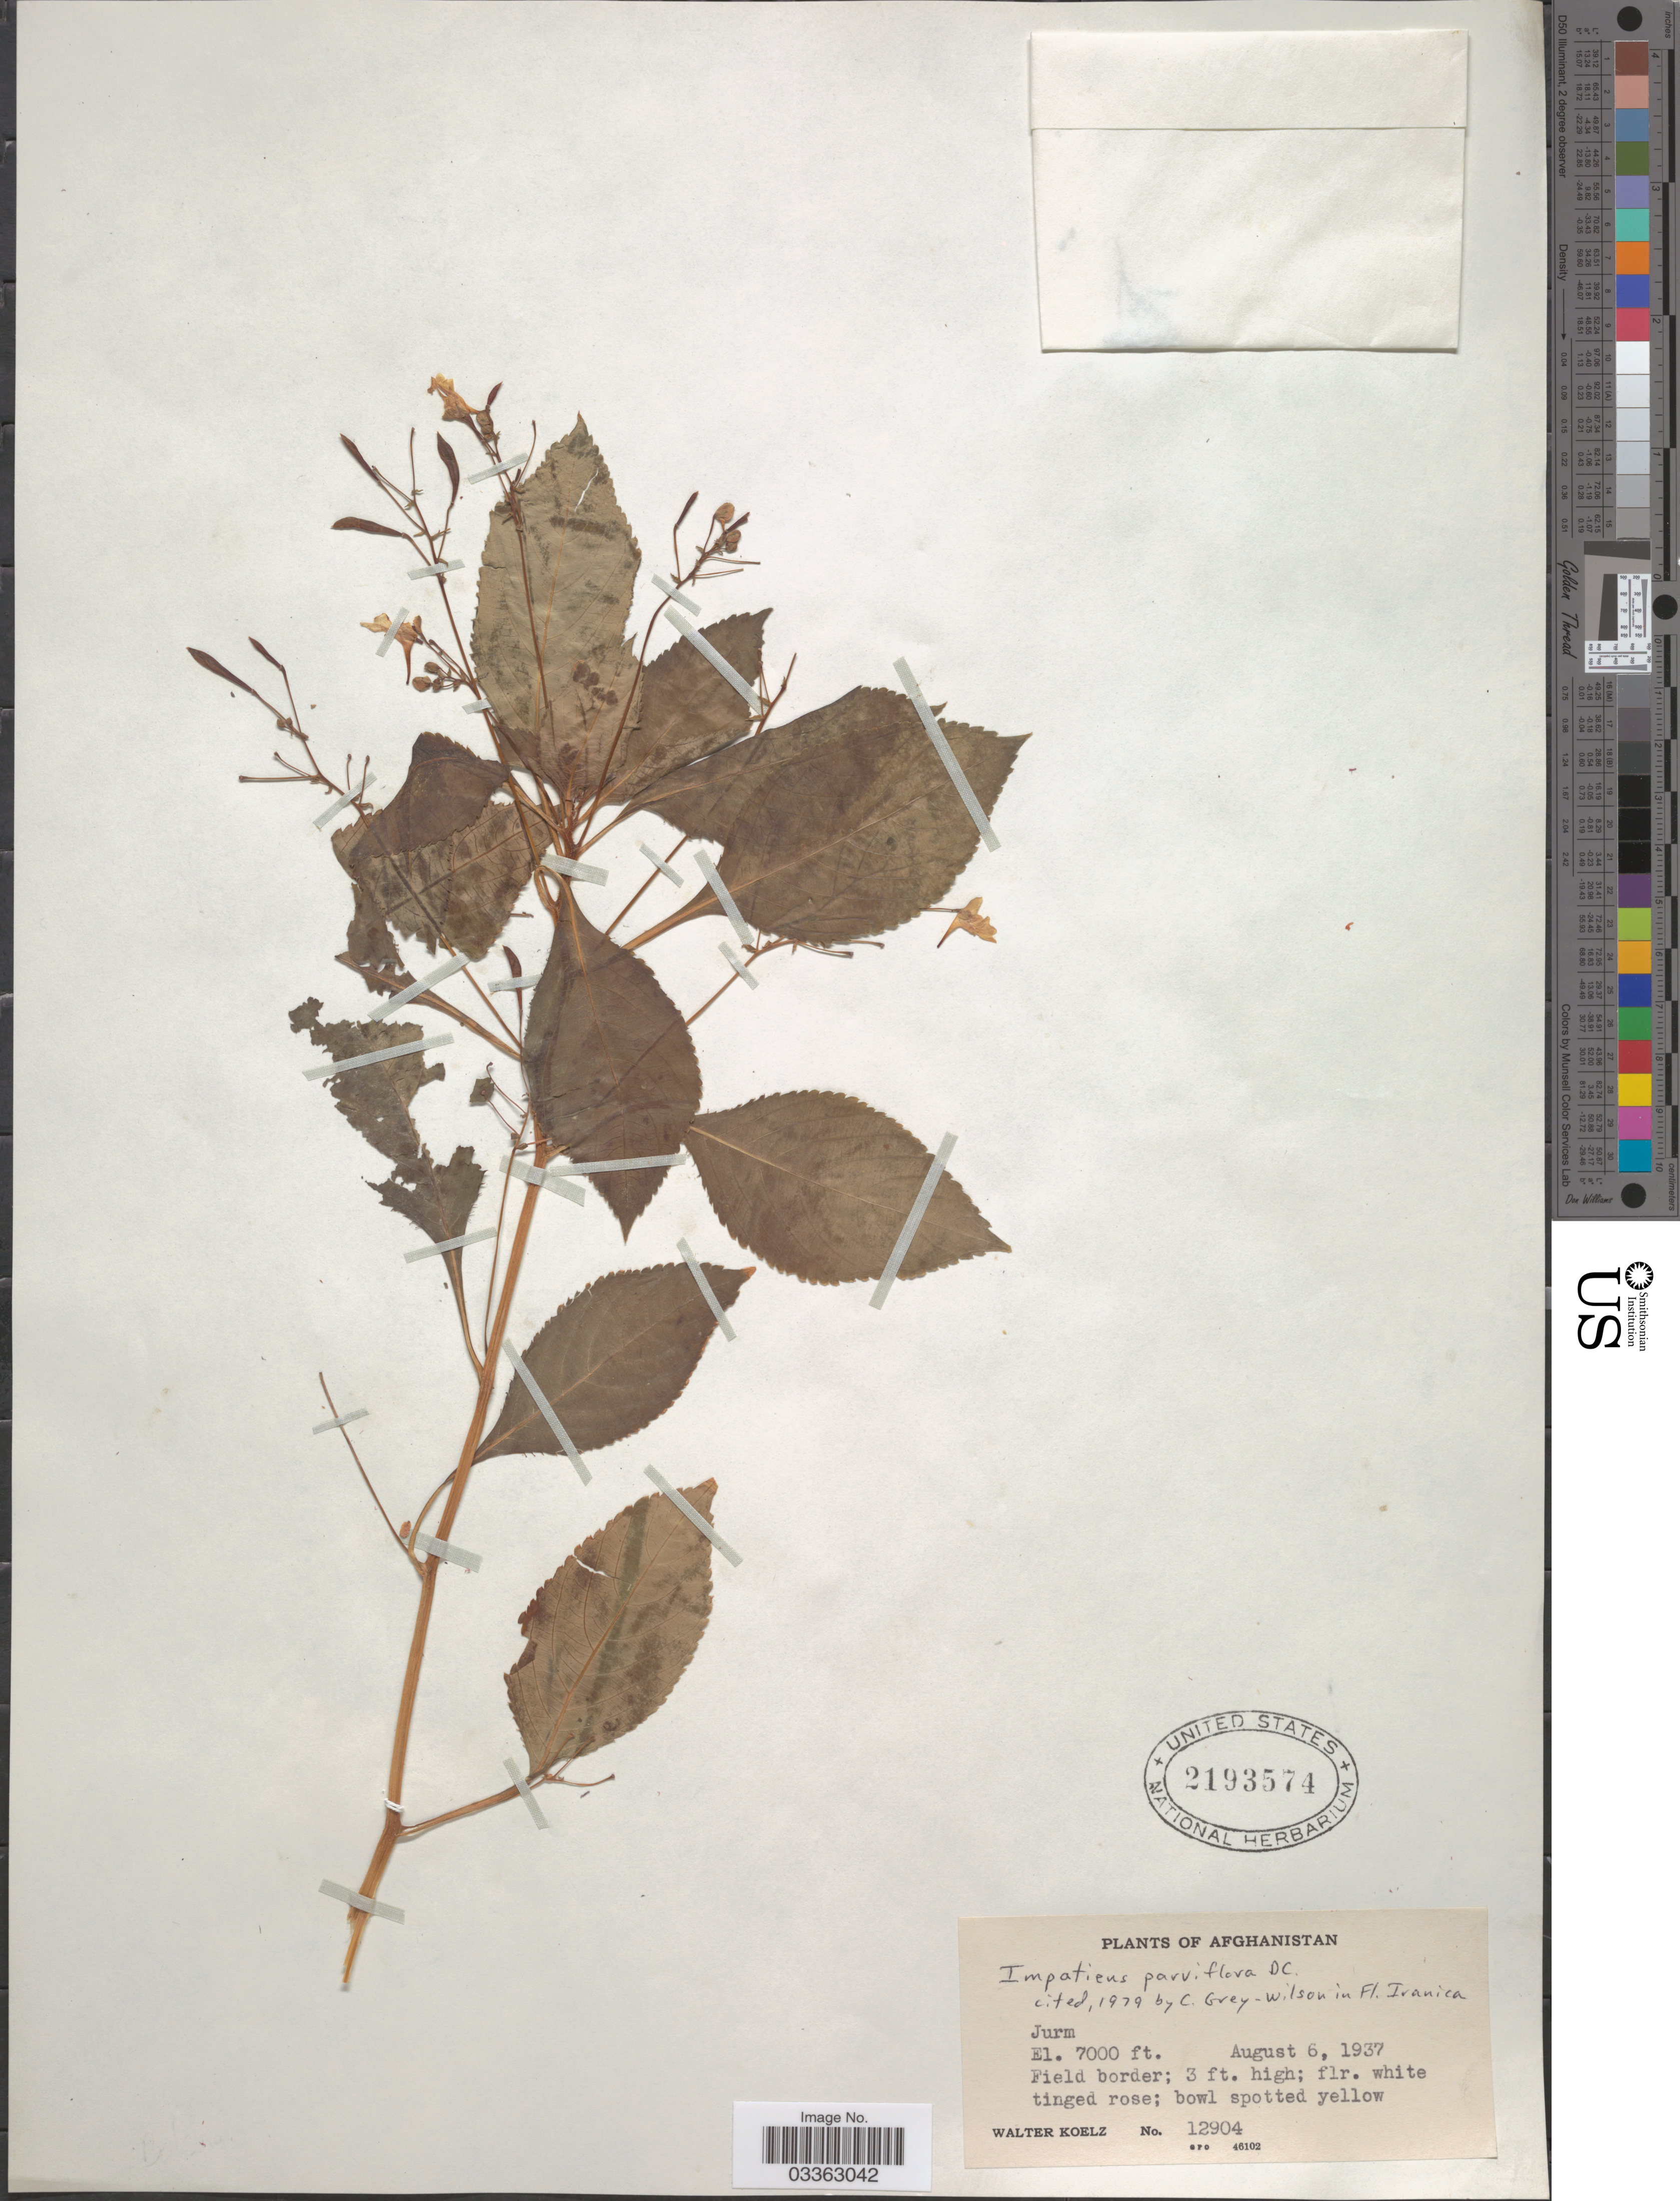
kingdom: Plantae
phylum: Tracheophyta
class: Magnoliopsida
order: Ericales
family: Balsaminaceae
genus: Impatiens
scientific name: Impatiens parviflora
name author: DC.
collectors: W. N. Koelz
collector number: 12904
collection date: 1937-08-06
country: Afghanistan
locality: Jurm.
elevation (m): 2134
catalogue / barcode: US 2193574